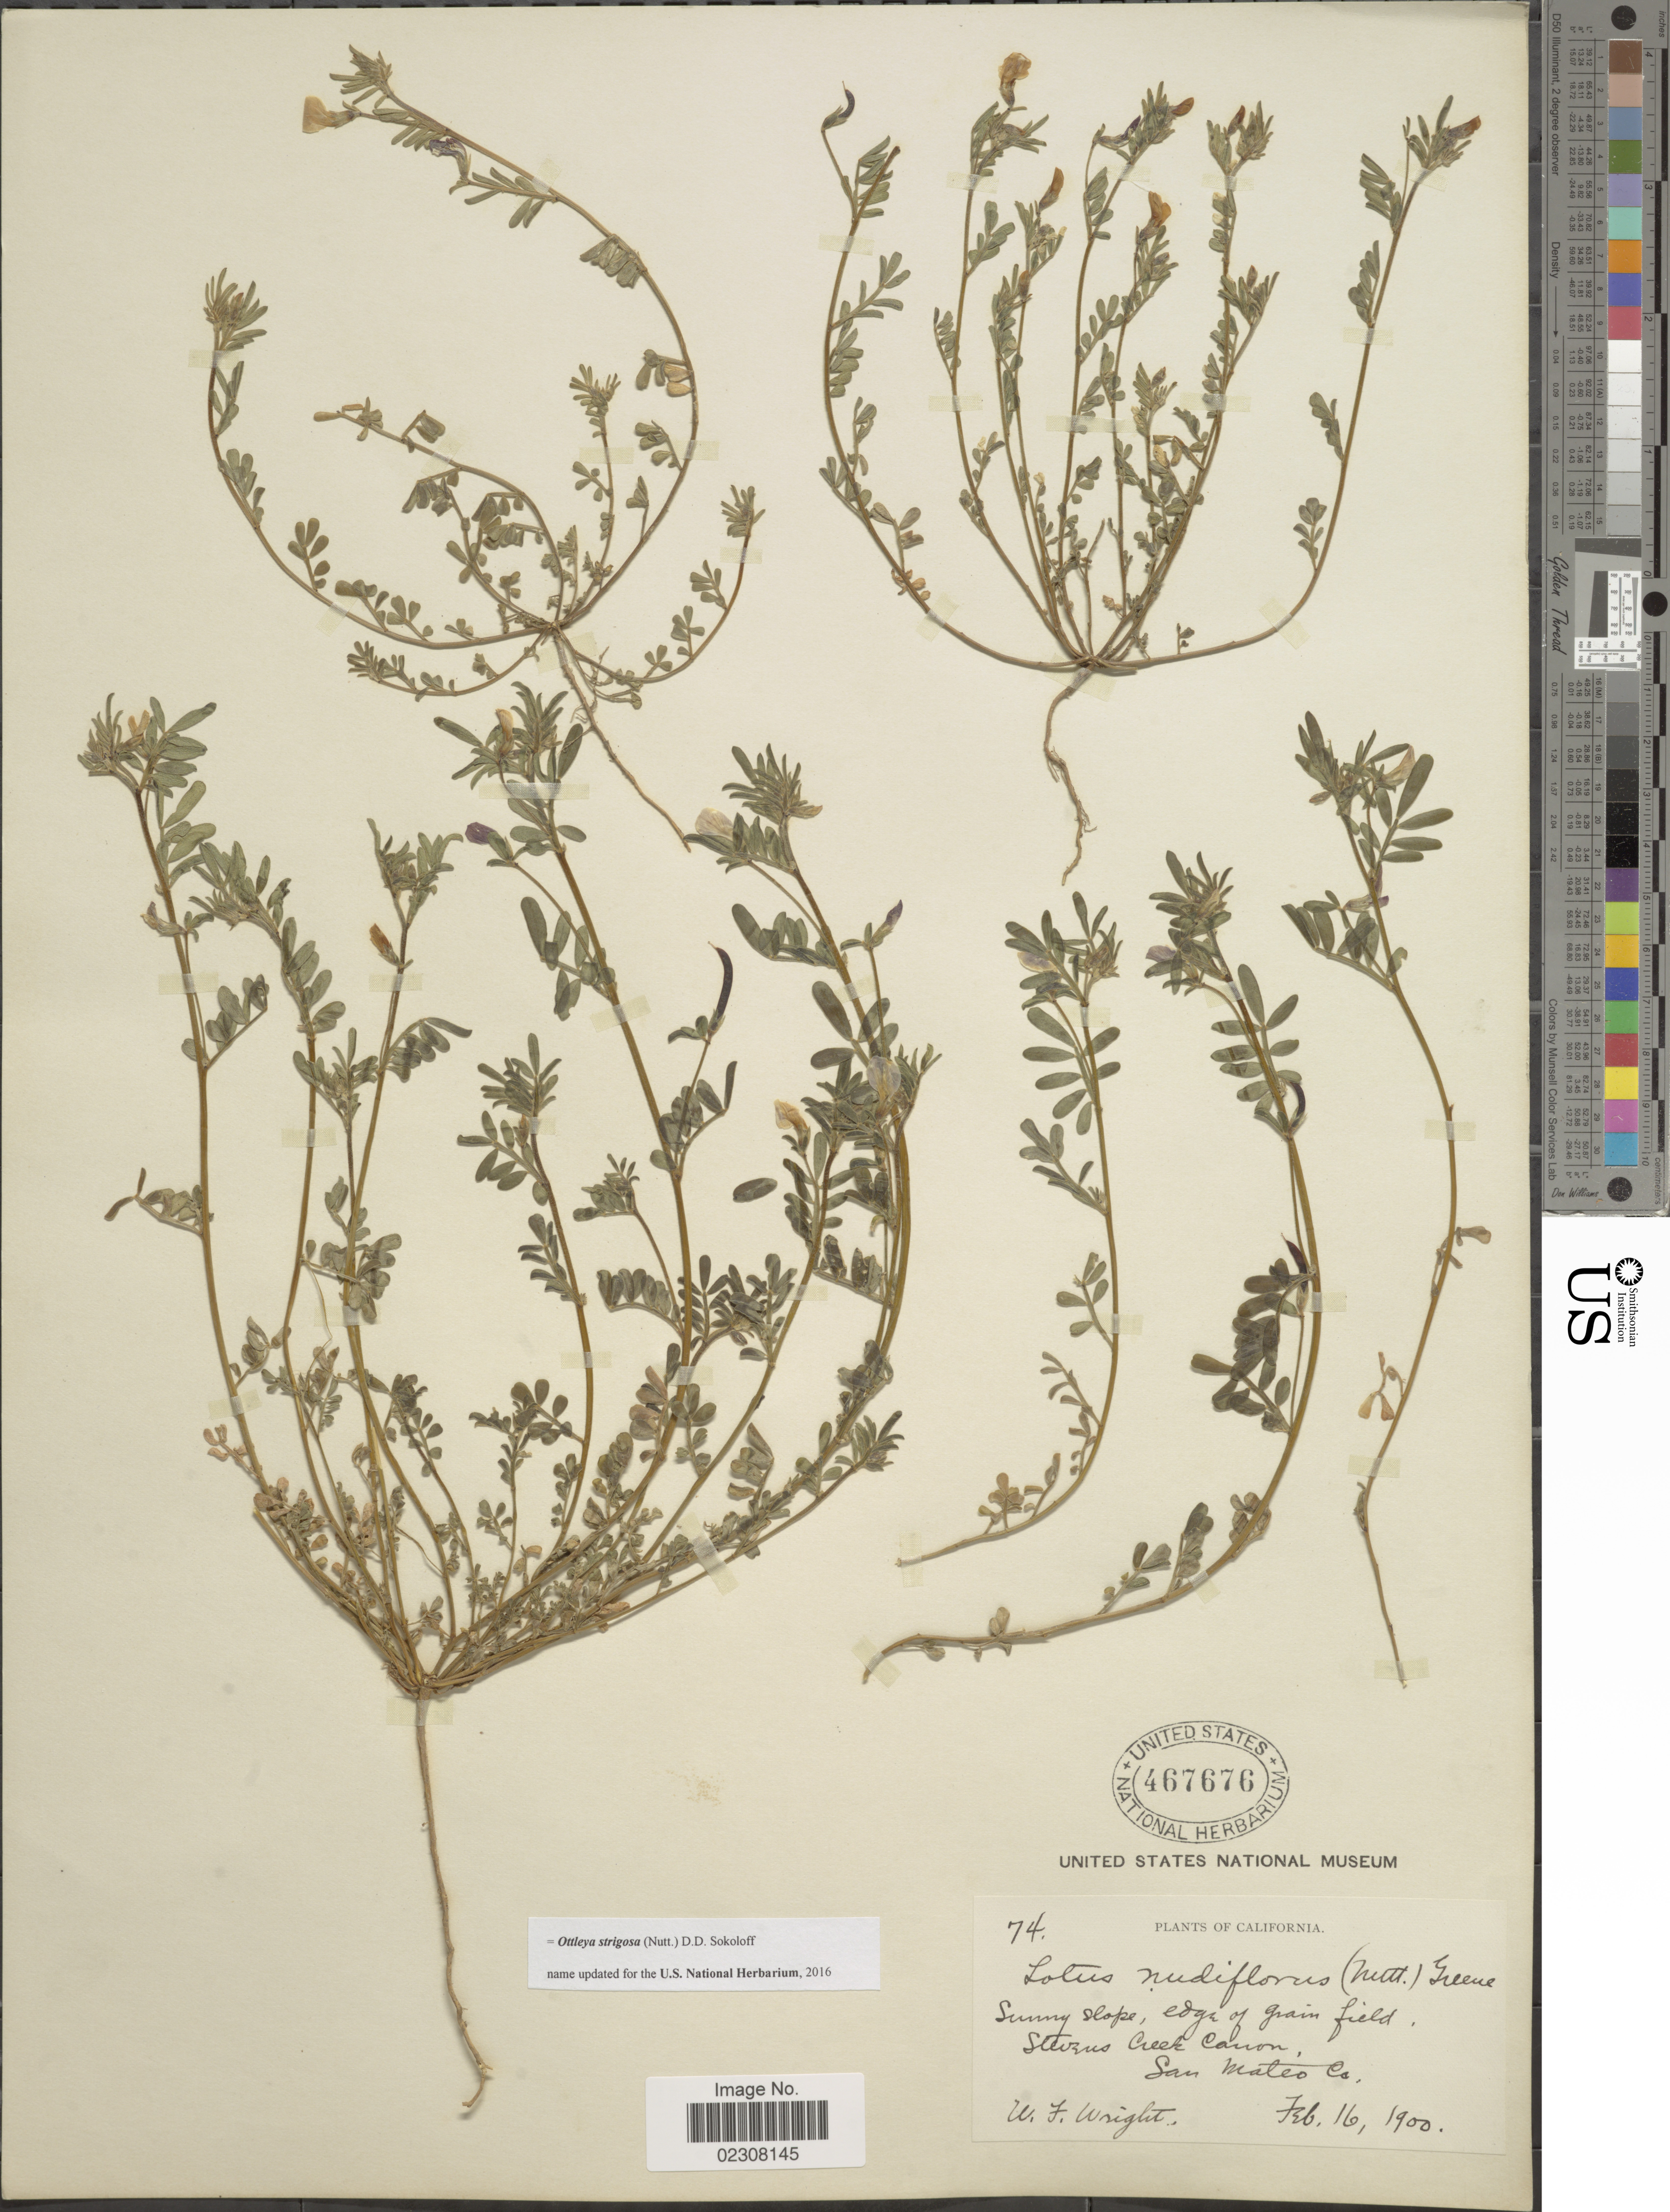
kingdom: Plantae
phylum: Tracheophyta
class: Magnoliopsida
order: Fabales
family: Fabaceae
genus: Ottleya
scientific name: Ottleya strigosa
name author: (Nutt.) D.D. Sokoloff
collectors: W. F. Wright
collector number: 74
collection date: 1900-02-16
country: United States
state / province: California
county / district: San Mateo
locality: Sunny slope, edge of grain field. Stevens Creek Canon, San Mateo Co.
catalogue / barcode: US 467676